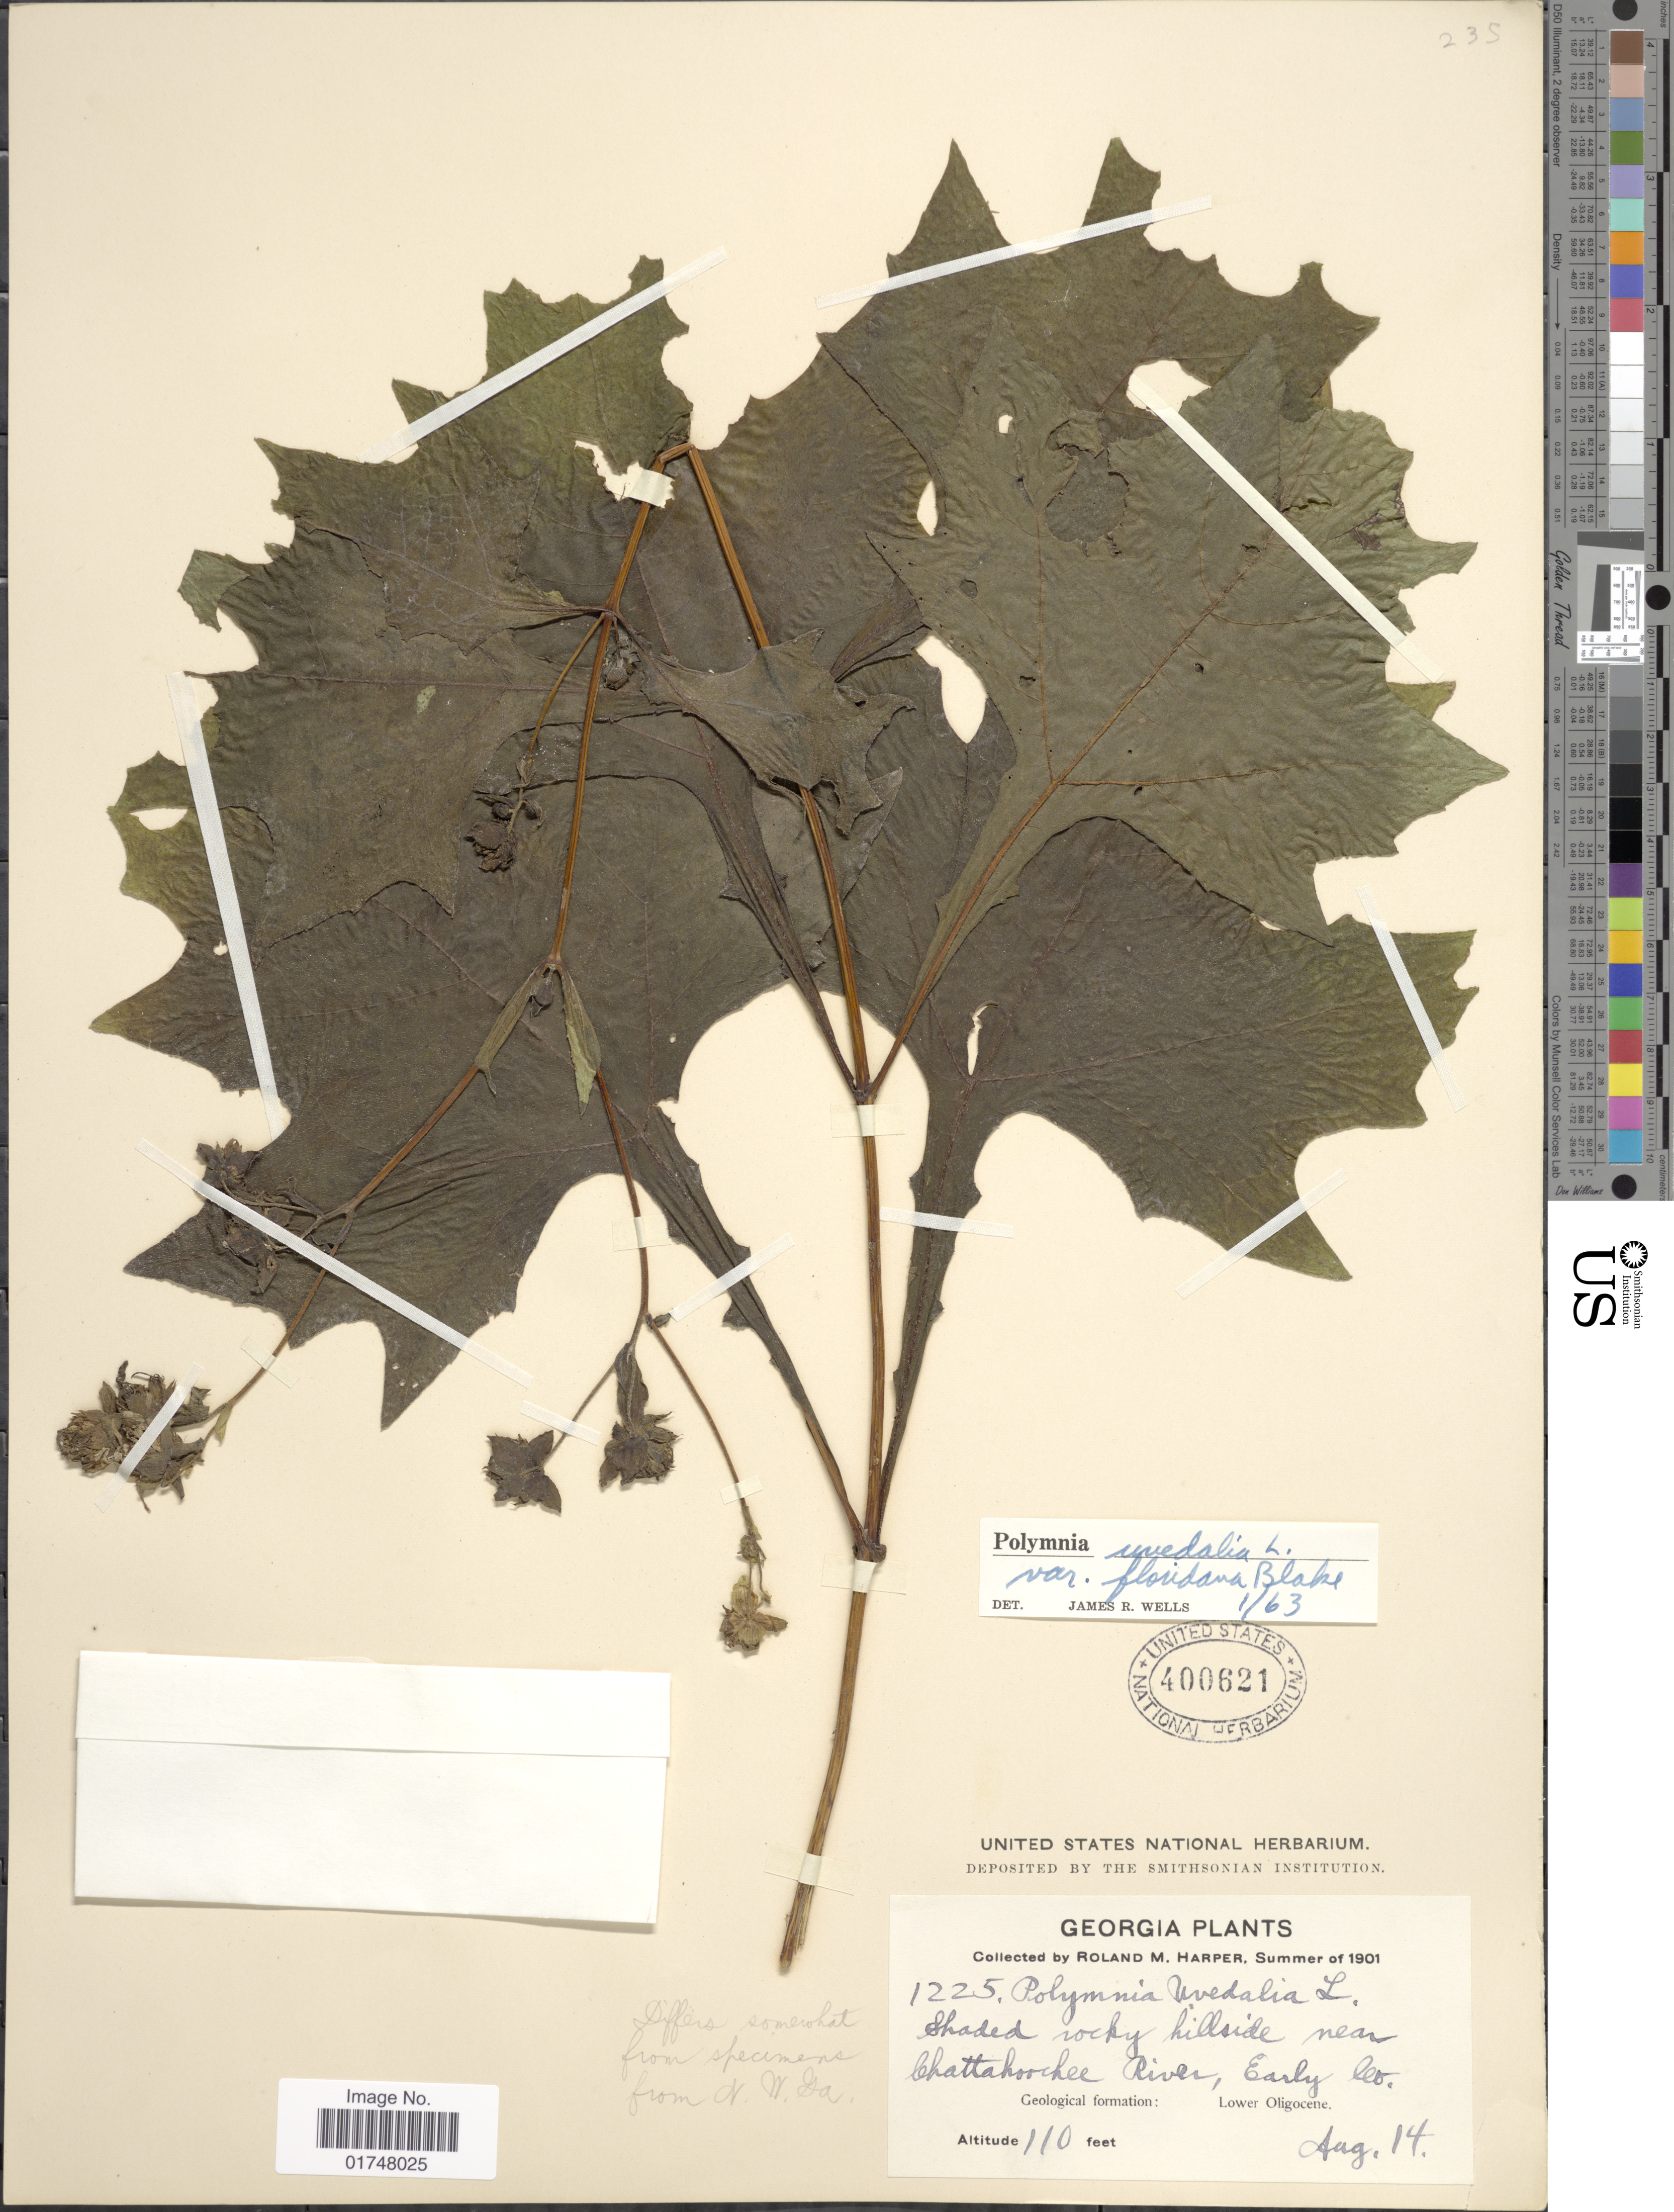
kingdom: Plantae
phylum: Tracheophyta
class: Magnoliopsida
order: Asterales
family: Asteraceae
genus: Smallanthus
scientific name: Smallanthus uvedalia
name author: (L.) Mack. ex Mack.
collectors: R. M. Harper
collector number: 1225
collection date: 1901-08-14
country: United States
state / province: Georgia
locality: Shaded rocky hillside near Chattahoochee River, Early Co.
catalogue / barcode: US 400621